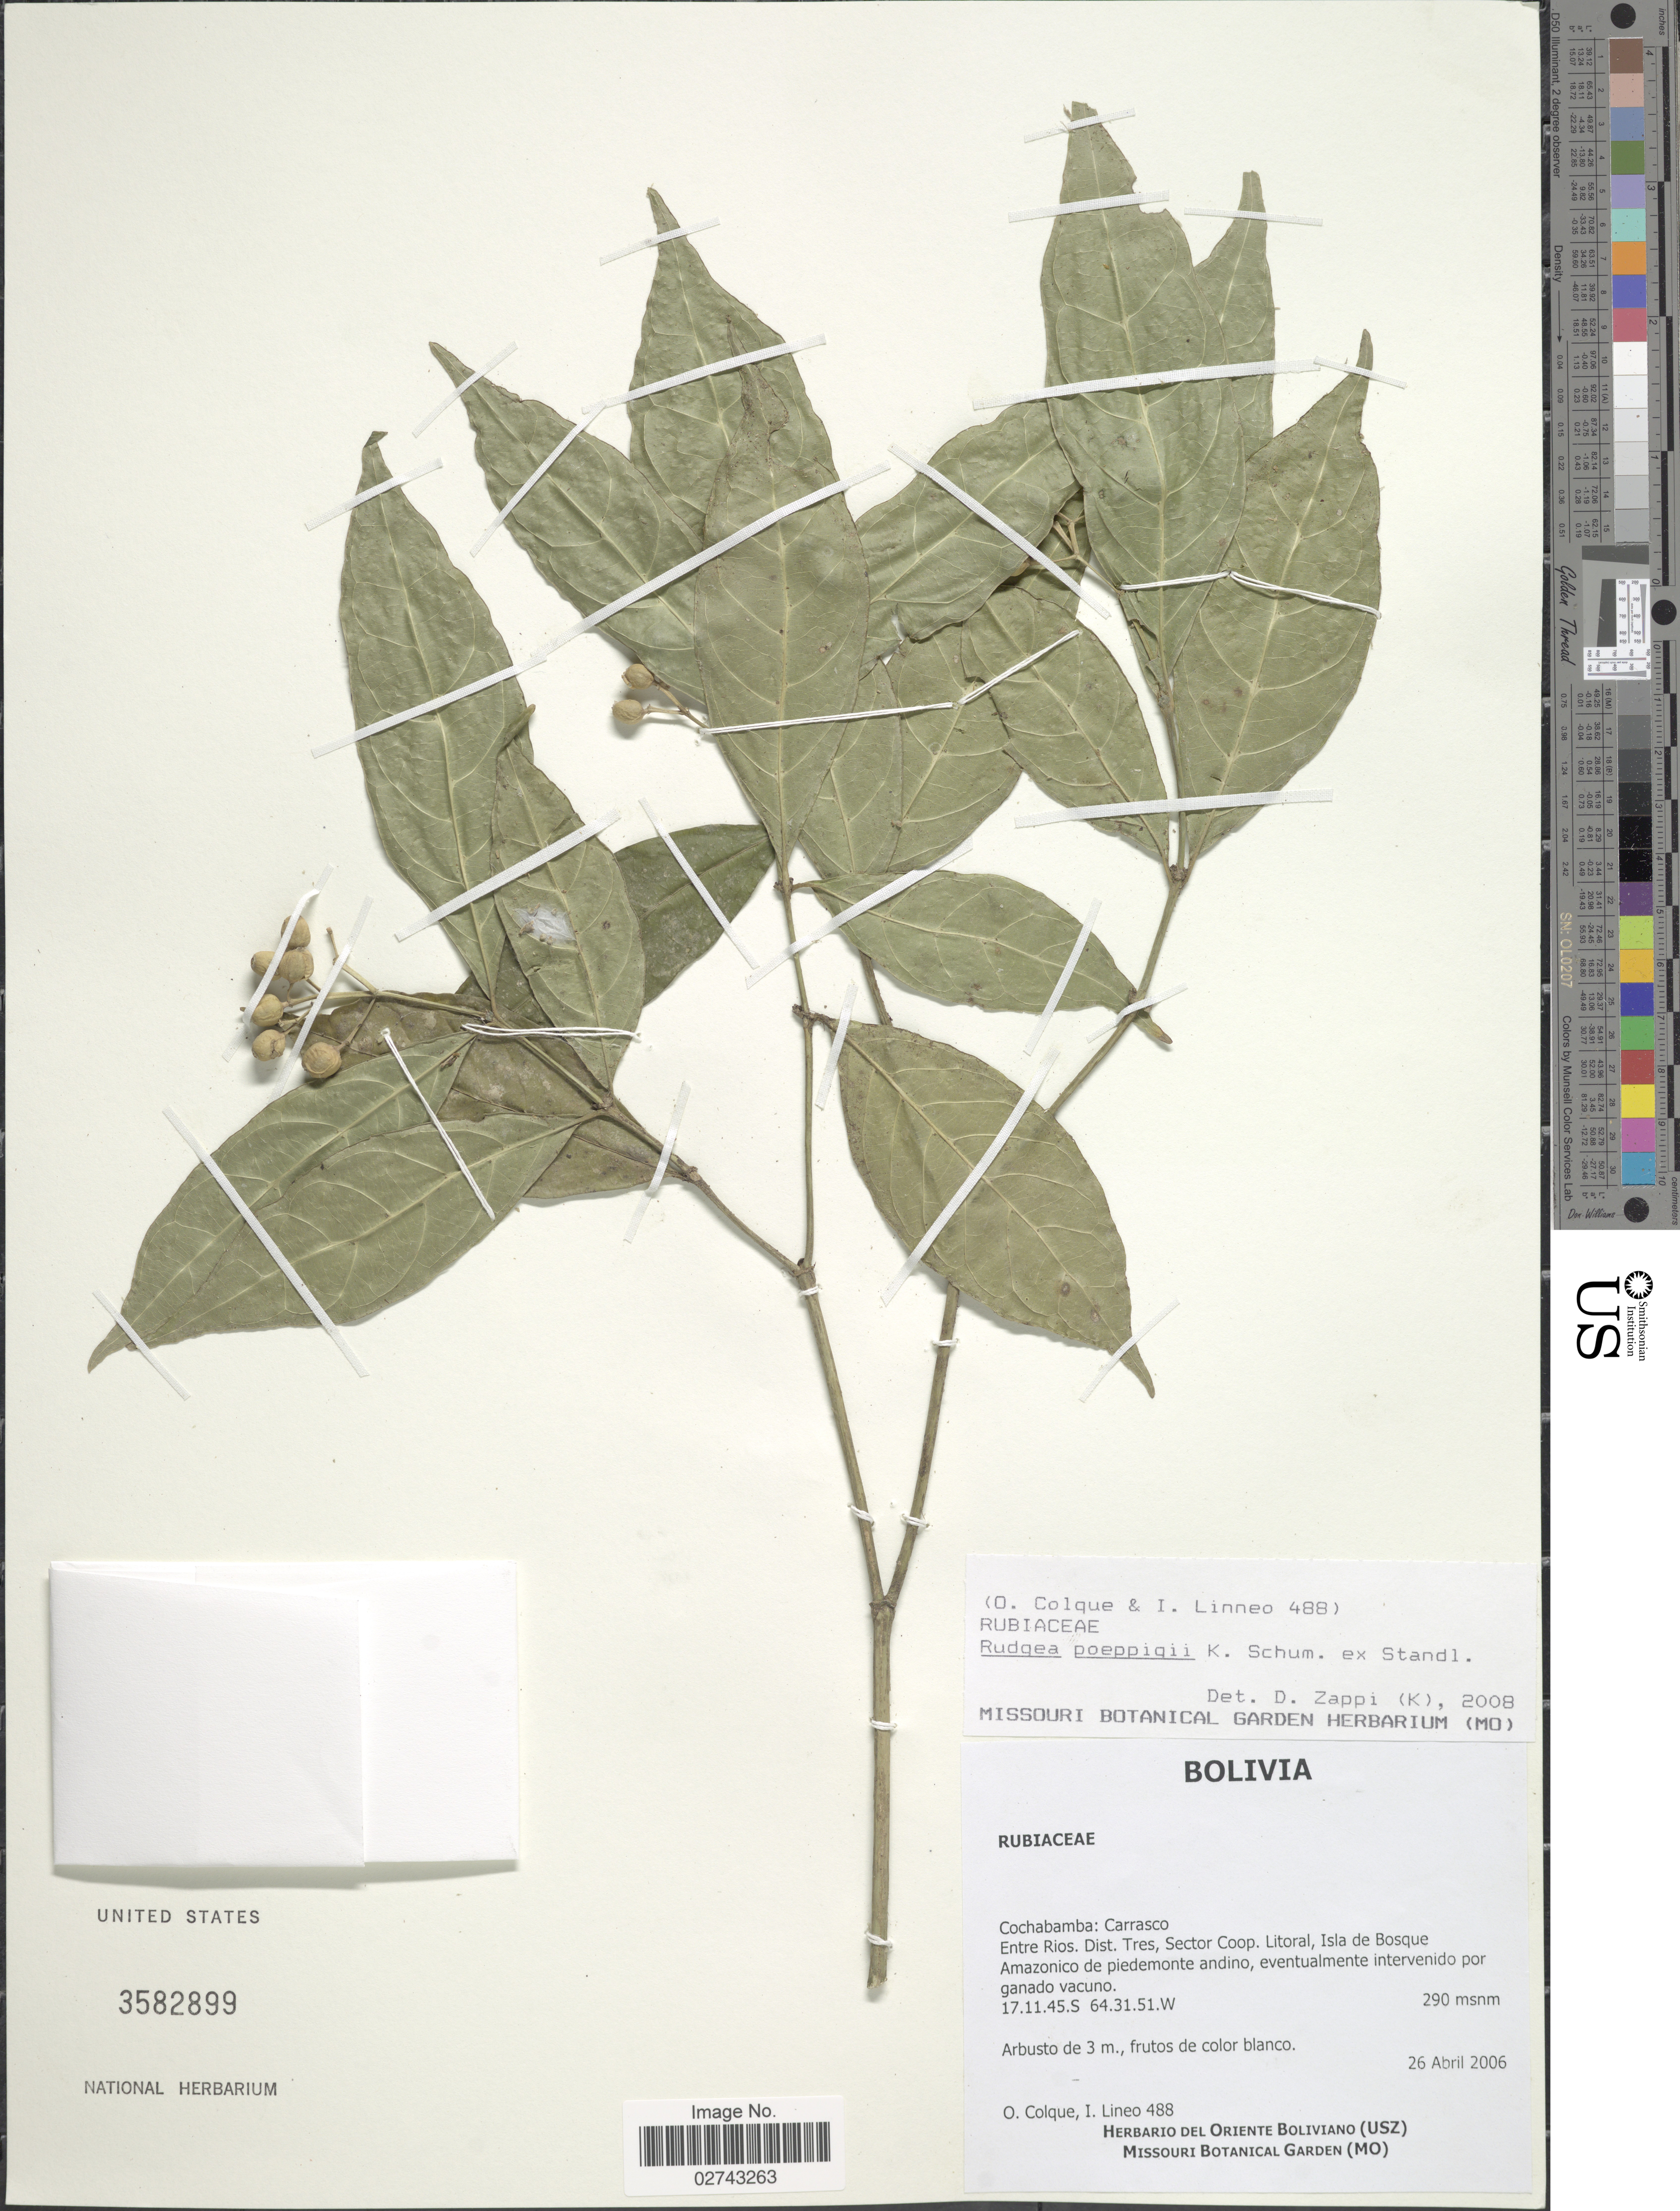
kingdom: Plantae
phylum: Tracheophyta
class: Magnoliopsida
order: Gentianales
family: Rubiaceae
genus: Rudgea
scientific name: Rudgea poeppigii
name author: Schum.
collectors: O. Colque & I. Lineo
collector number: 488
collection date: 2006-04-26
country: Bolivia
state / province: Cochabamba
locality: Carrasco, Entre Rios, Dist.Tres, Sector Coop, Litoral, Isla de Bosque, Amazonico de piedemonte andino, eventualmente intervenido por ganado vacuno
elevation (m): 290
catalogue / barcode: US 3582899